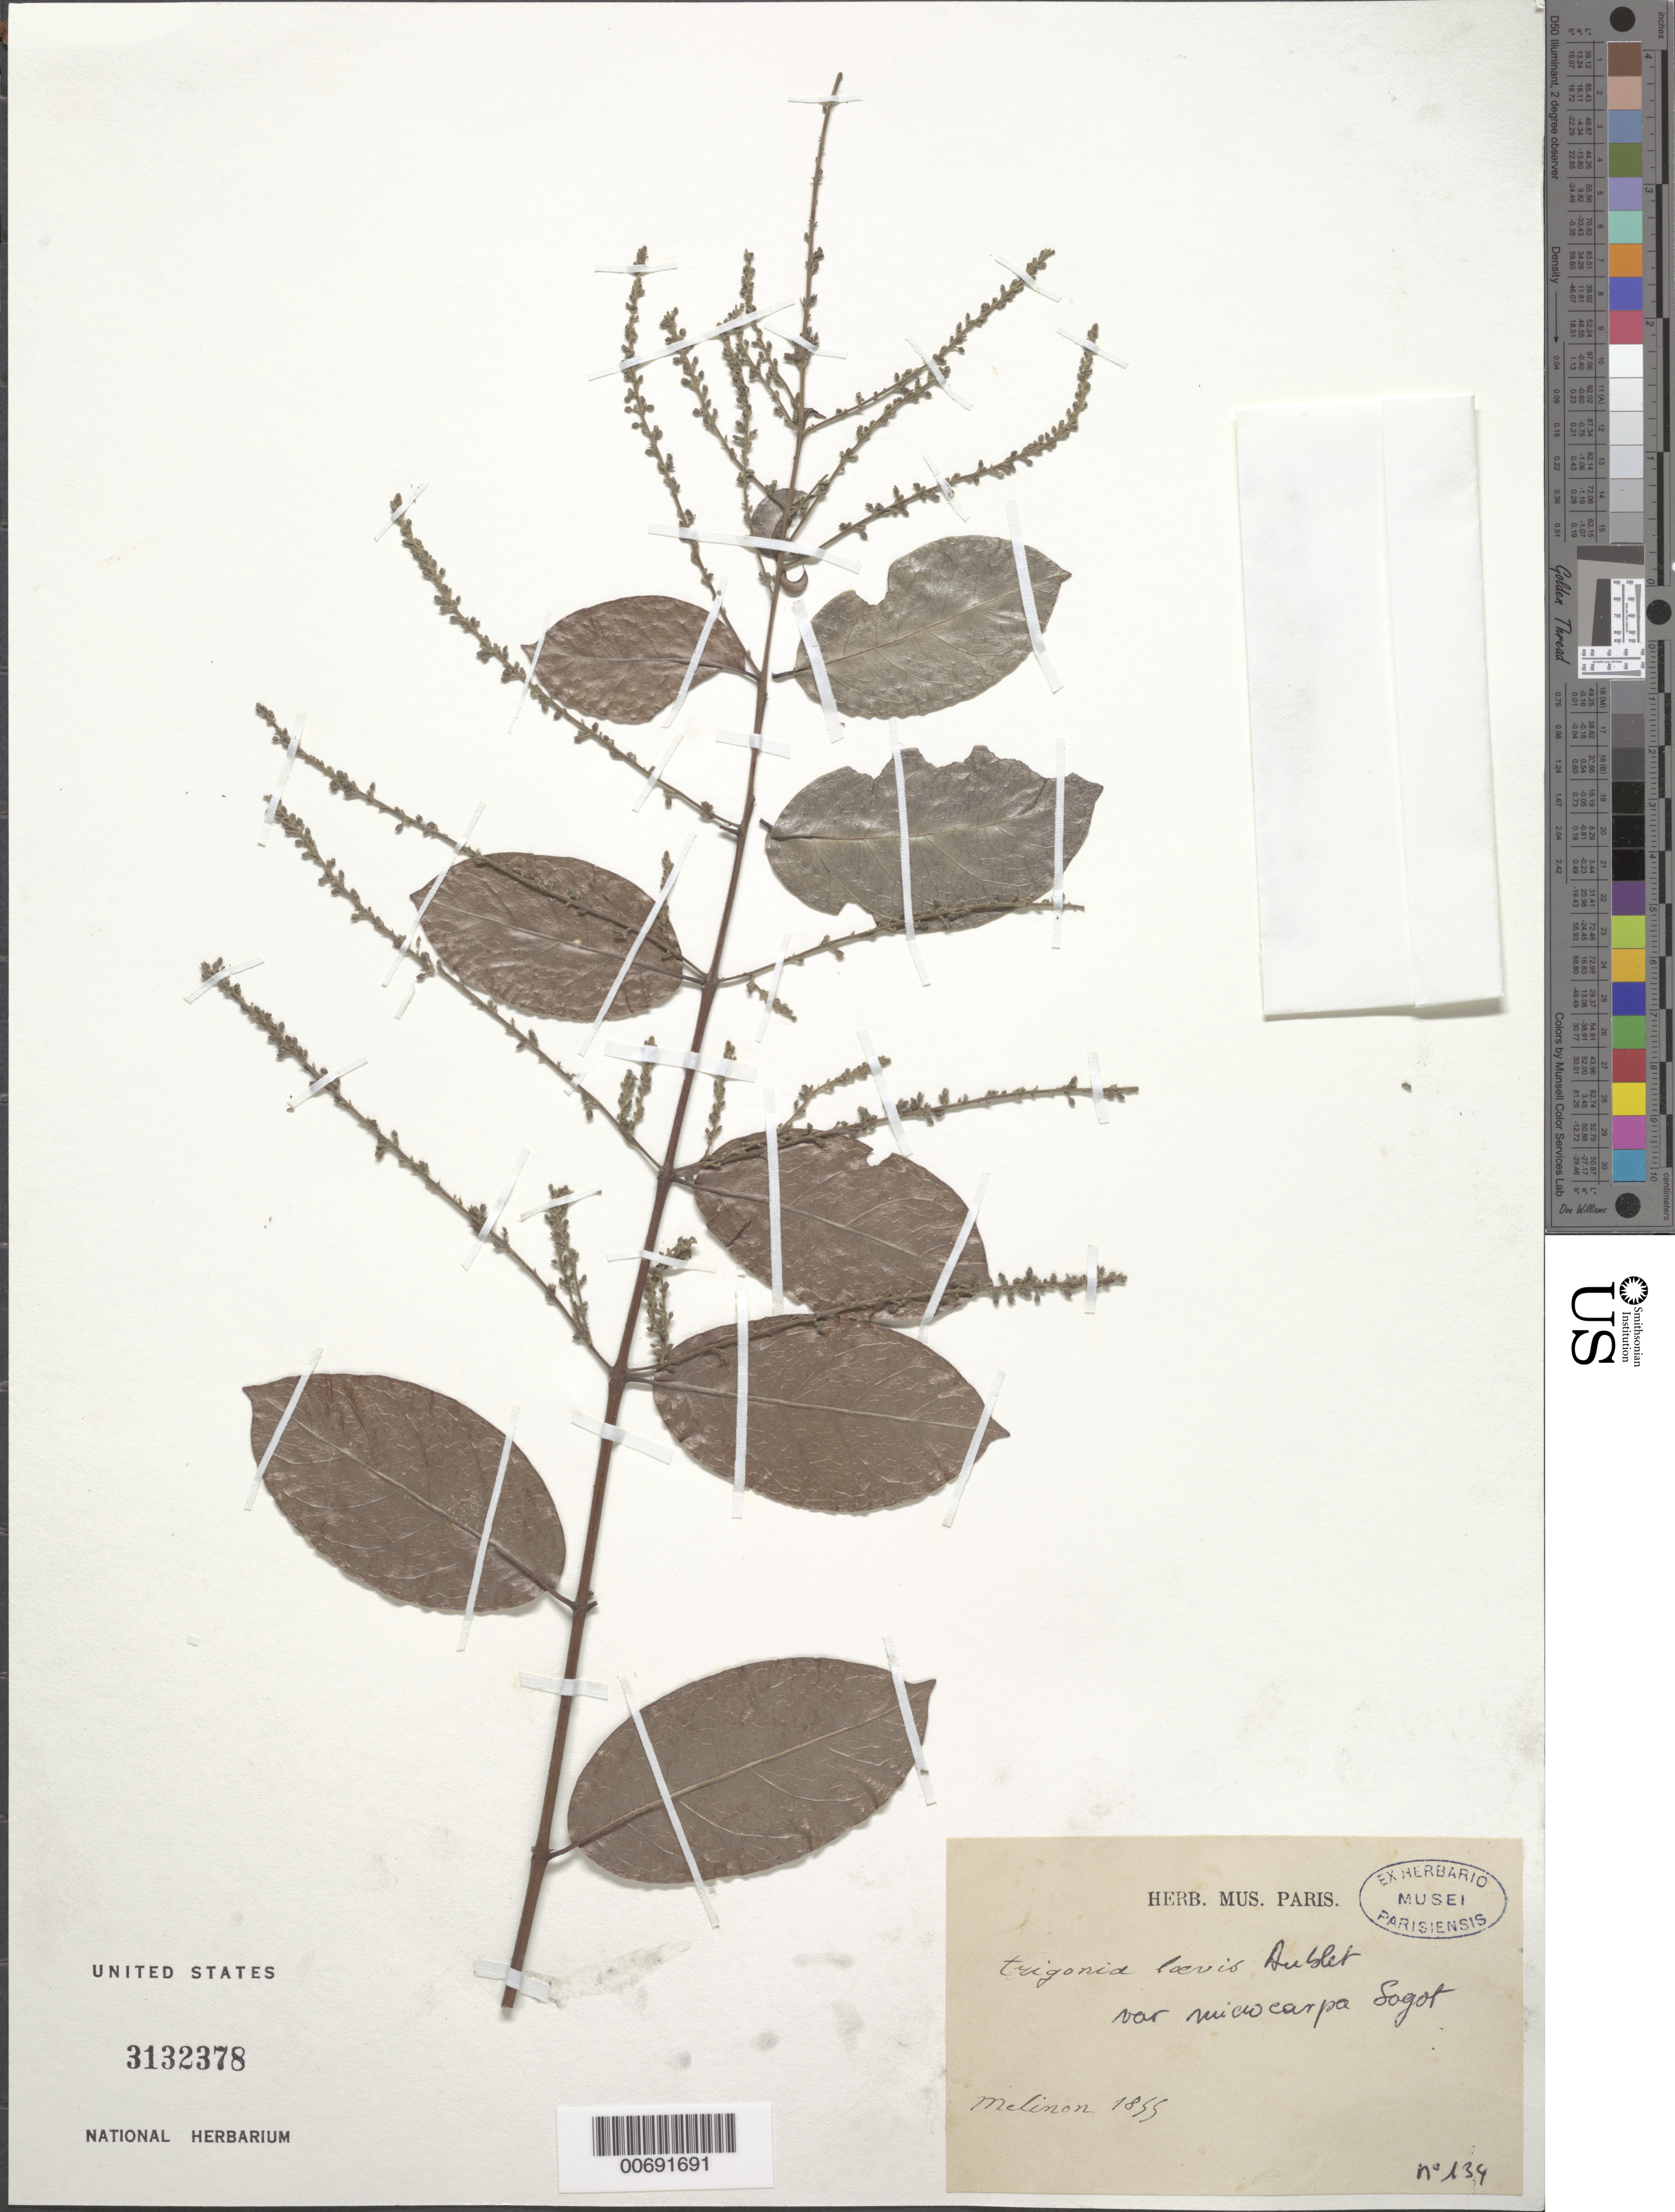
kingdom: Plantae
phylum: Tracheophyta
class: Magnoliopsida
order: Malpighiales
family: Trigoniaceae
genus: Trigonia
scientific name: Trigonia laevis var. microcarpa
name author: (Sagot ex Warm.) Sagot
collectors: E. Mélinon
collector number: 134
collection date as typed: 1855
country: French Guiana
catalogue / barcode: US 3132378